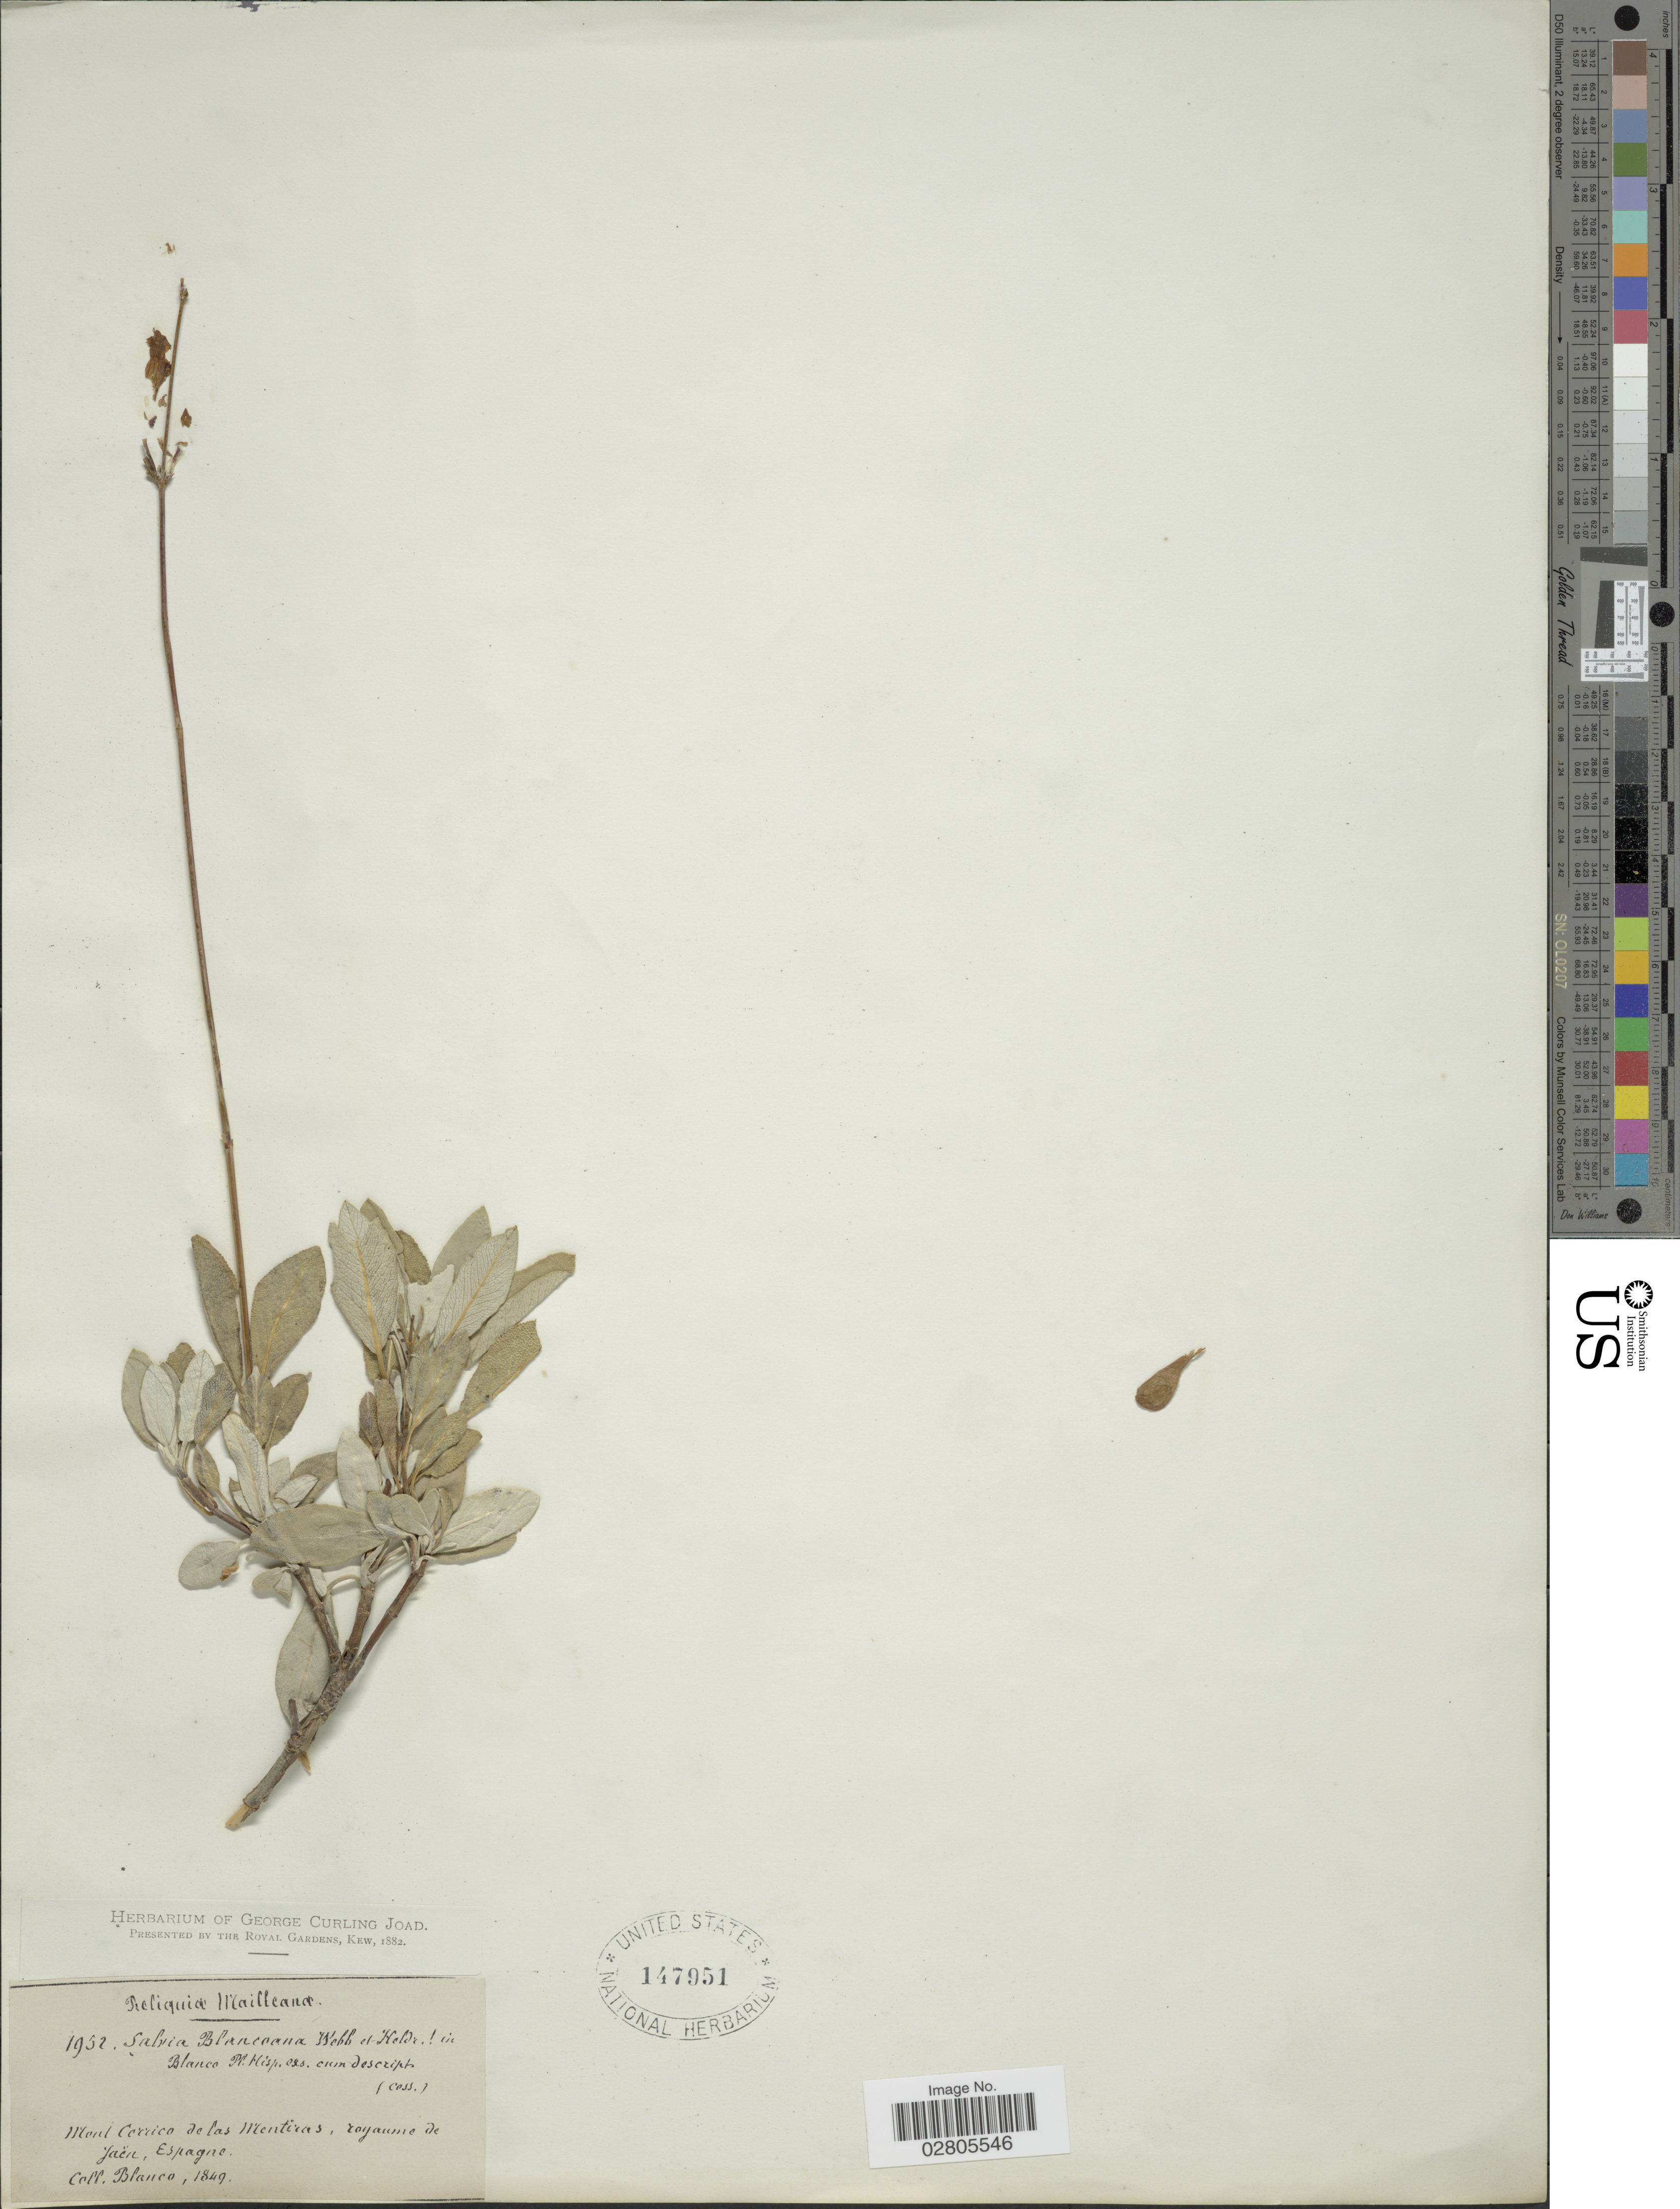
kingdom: Plantae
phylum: Tracheophyta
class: Magnoliopsida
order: Lamiales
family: Lamiaceae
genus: Salvia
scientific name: Salvia blancoana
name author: Webb & Heldr.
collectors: Blanco, --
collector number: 1952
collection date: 1949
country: Spain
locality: Mont Corrico de las Monteras, royaume de Jaën.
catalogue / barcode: US 147951